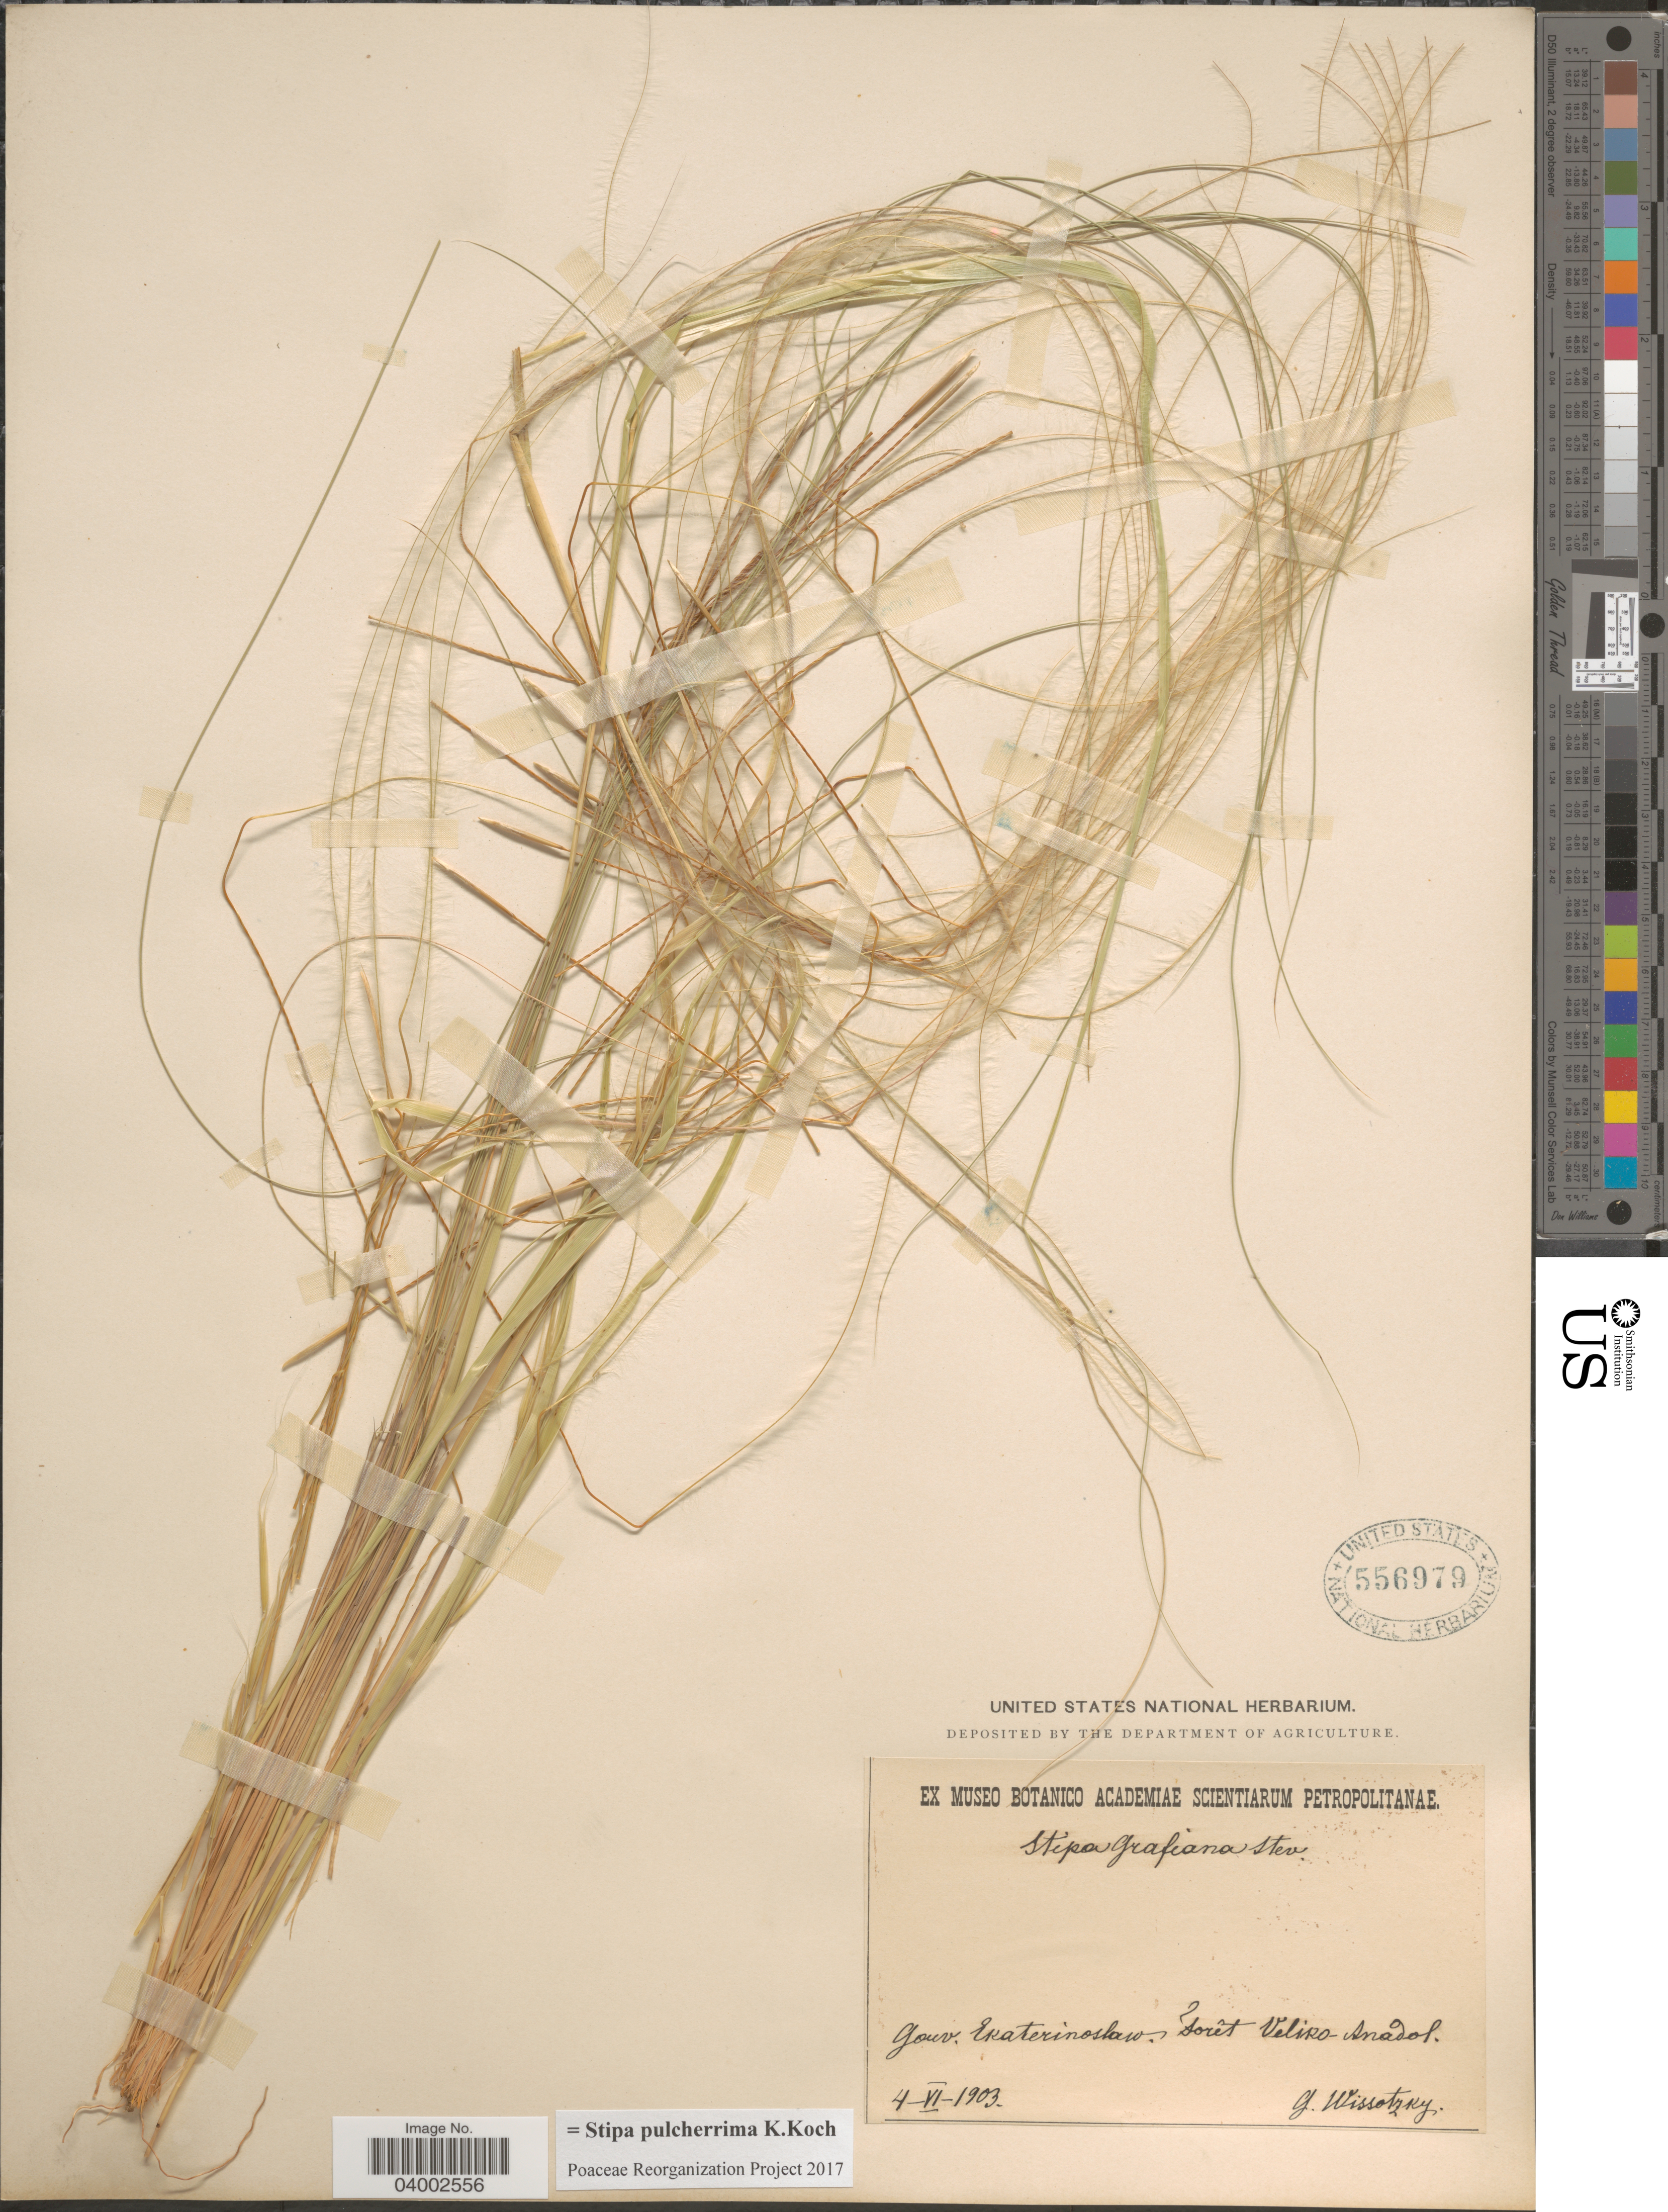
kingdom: Plantae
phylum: Tracheophyta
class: Liliopsida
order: Poales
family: Poaceae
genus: Stipa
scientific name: Stipa pulcherrima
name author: K. Koch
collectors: G. Wissotzky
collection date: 1903-06-04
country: Ukraine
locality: Gouv. Ekaterinoslaw. Forêt Veliko-Anadol.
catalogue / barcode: US 556979